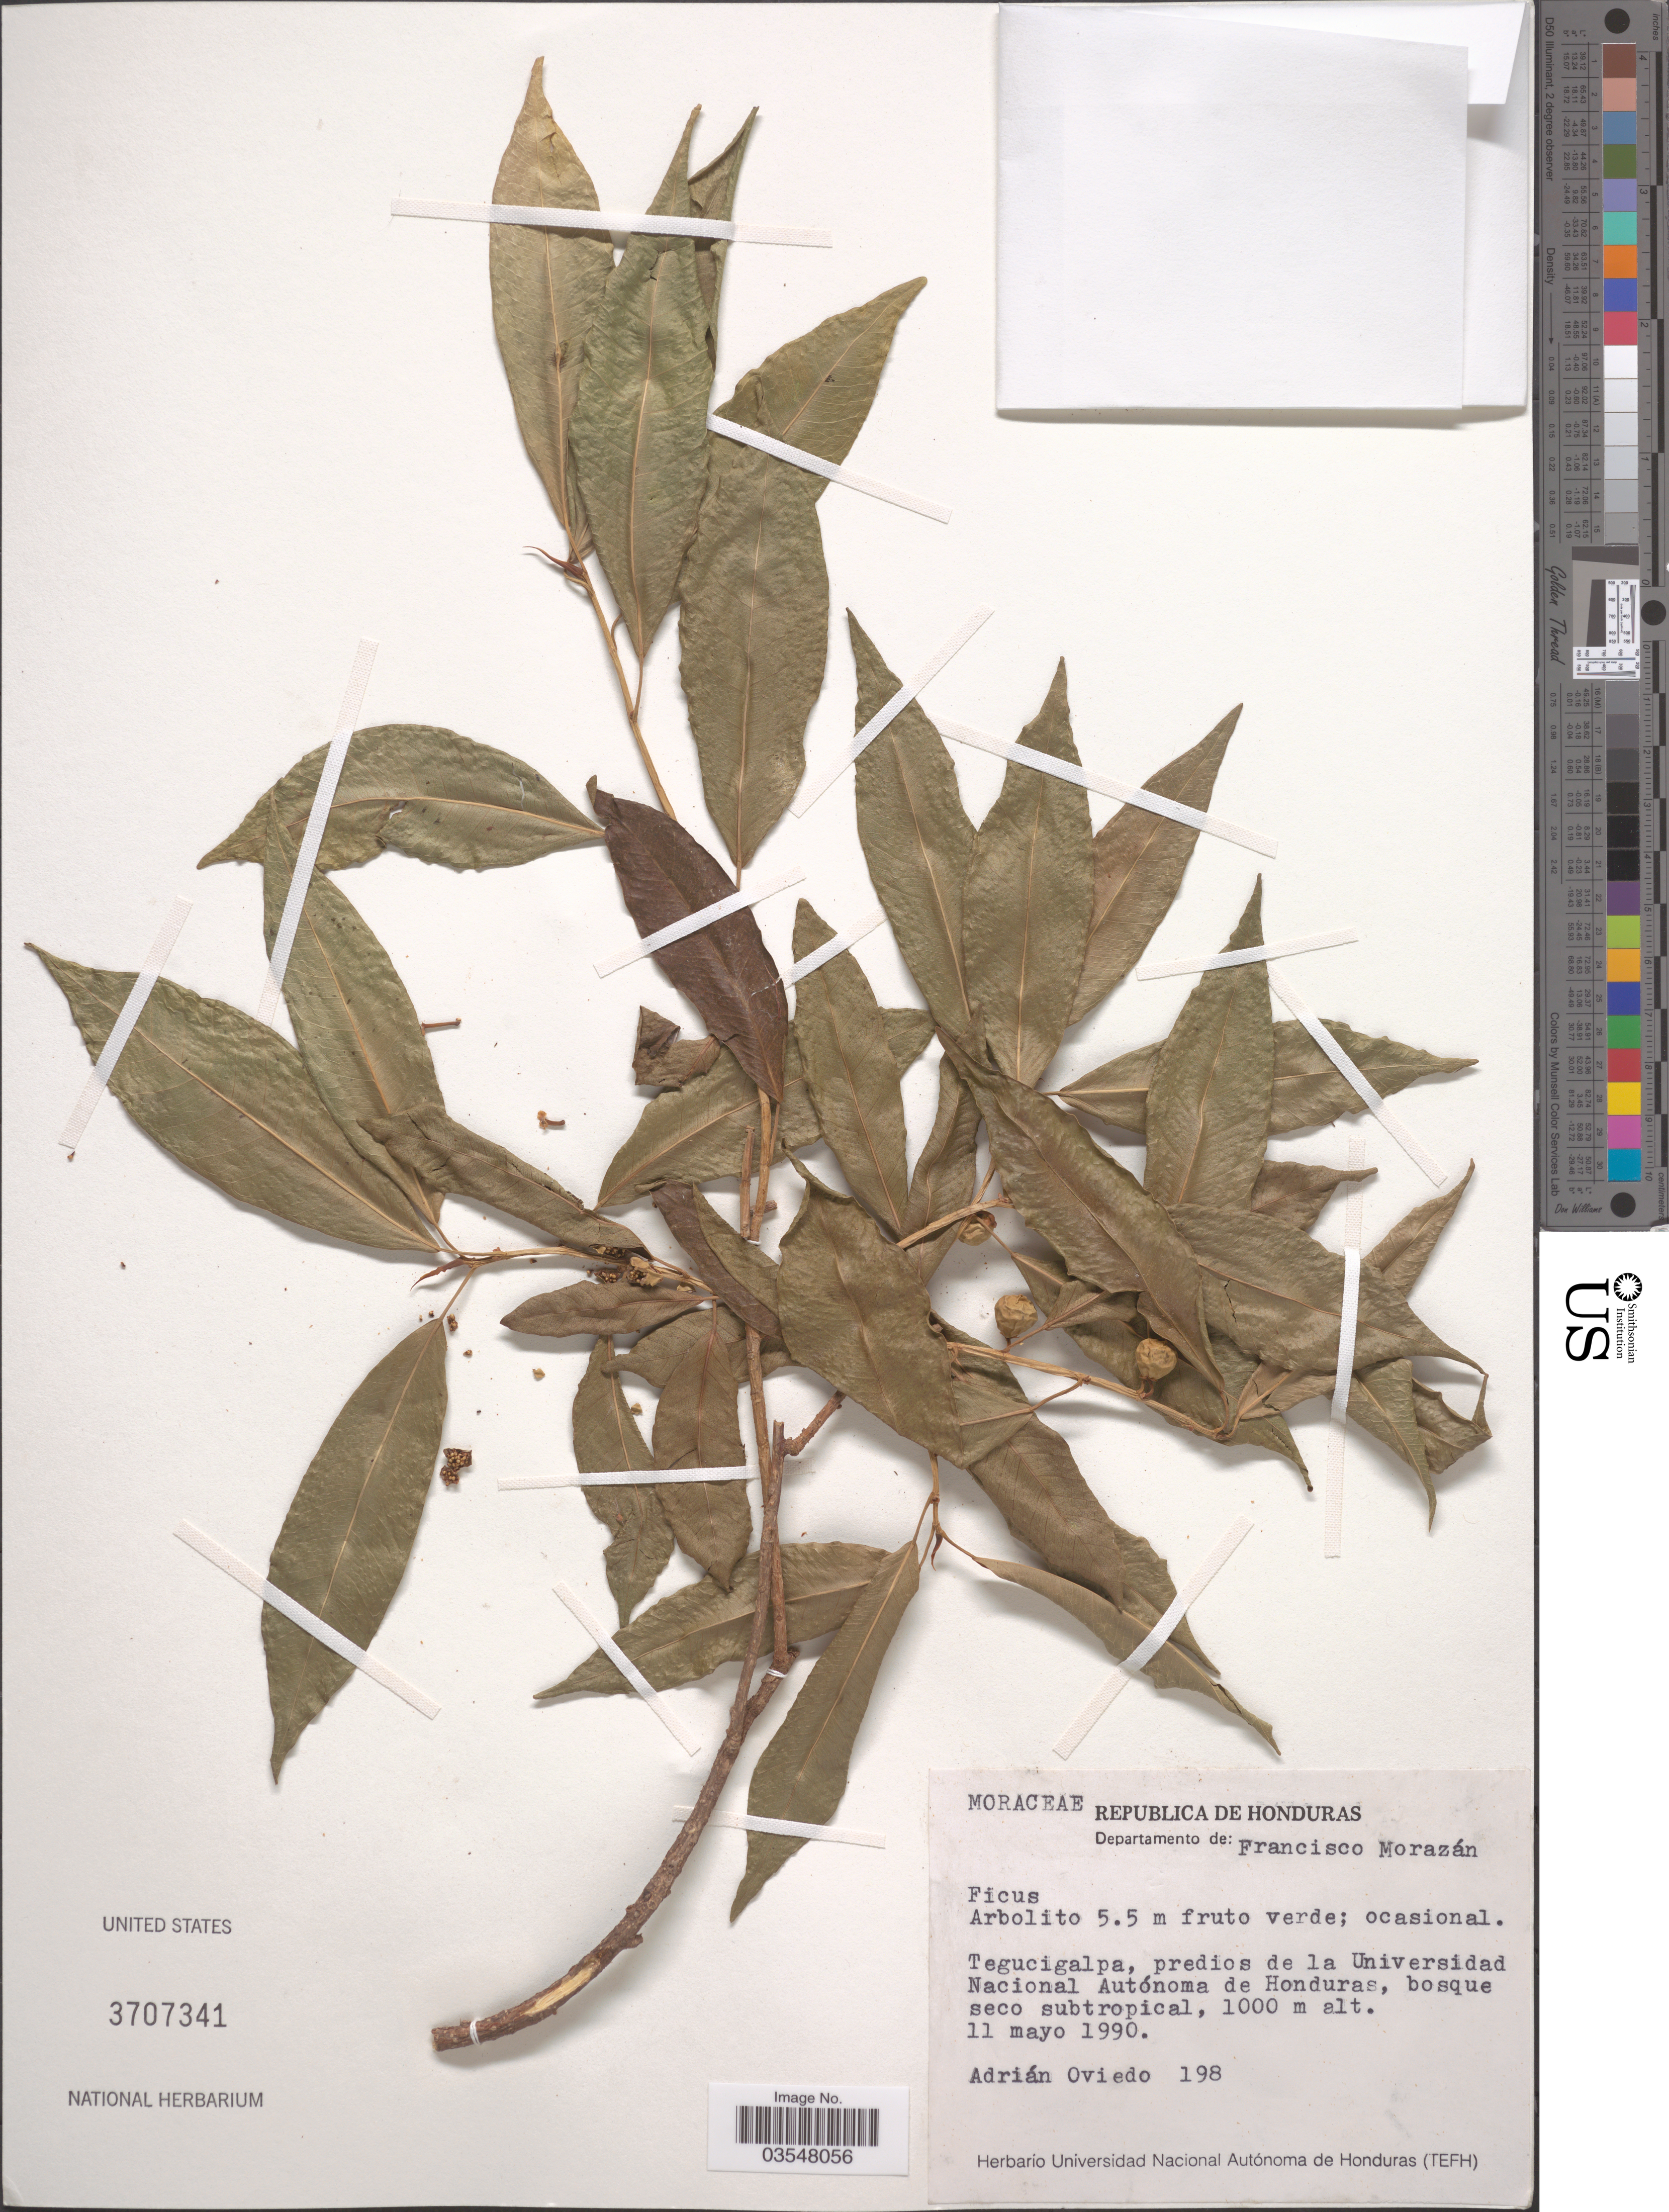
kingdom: Plantae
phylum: Tracheophyta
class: Magnoliopsida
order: Rosales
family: Moraceae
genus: Ficus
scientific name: Ficus sp.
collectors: A. Oviedo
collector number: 198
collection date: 1990-05-11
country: Honduras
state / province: Fco. Morazán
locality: Departamento de: Francisco Morazán. Tegucigalpa, predios de la Universidad Nacional Autónoma de Honduras.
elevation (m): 1000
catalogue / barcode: US 3707341